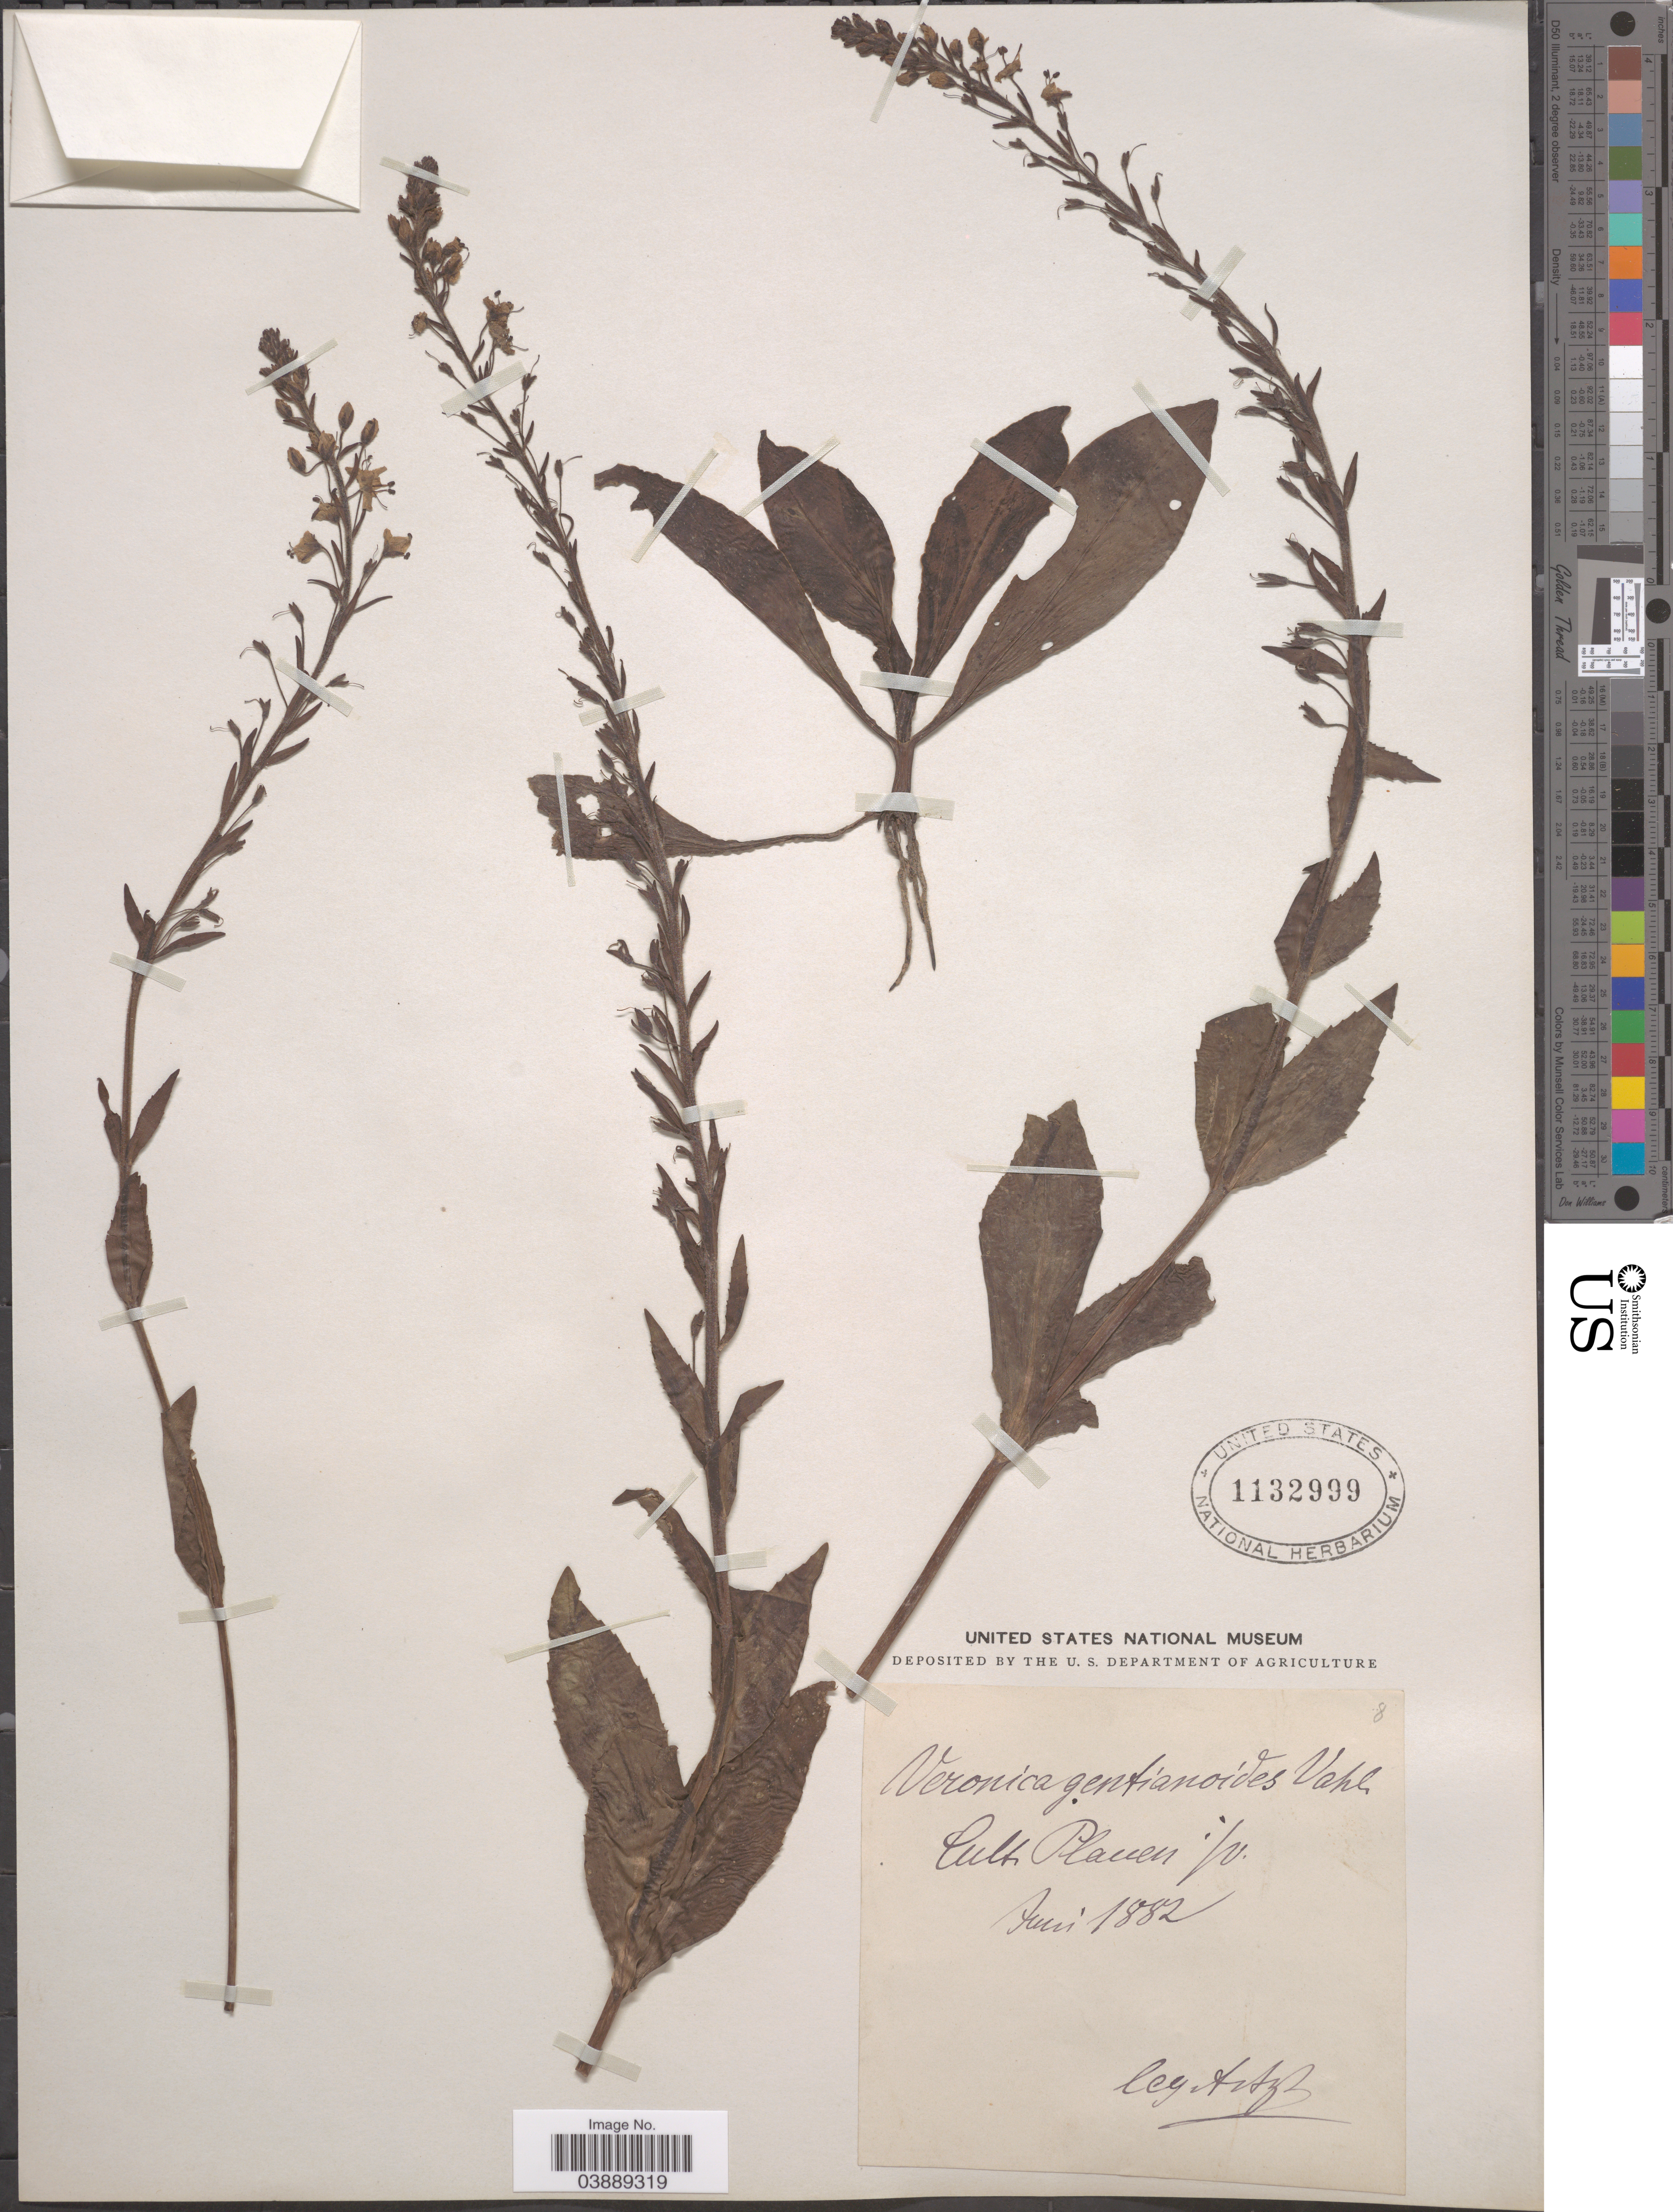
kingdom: Plantae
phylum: Tracheophyta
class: Magnoliopsida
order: Lamiales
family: Plantaginaceae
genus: Veronica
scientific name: Veronica gentianoides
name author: Vahl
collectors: -. Artzt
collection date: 1882-06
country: Germany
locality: Cult. Plauen i/v.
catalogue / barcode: US 1132999